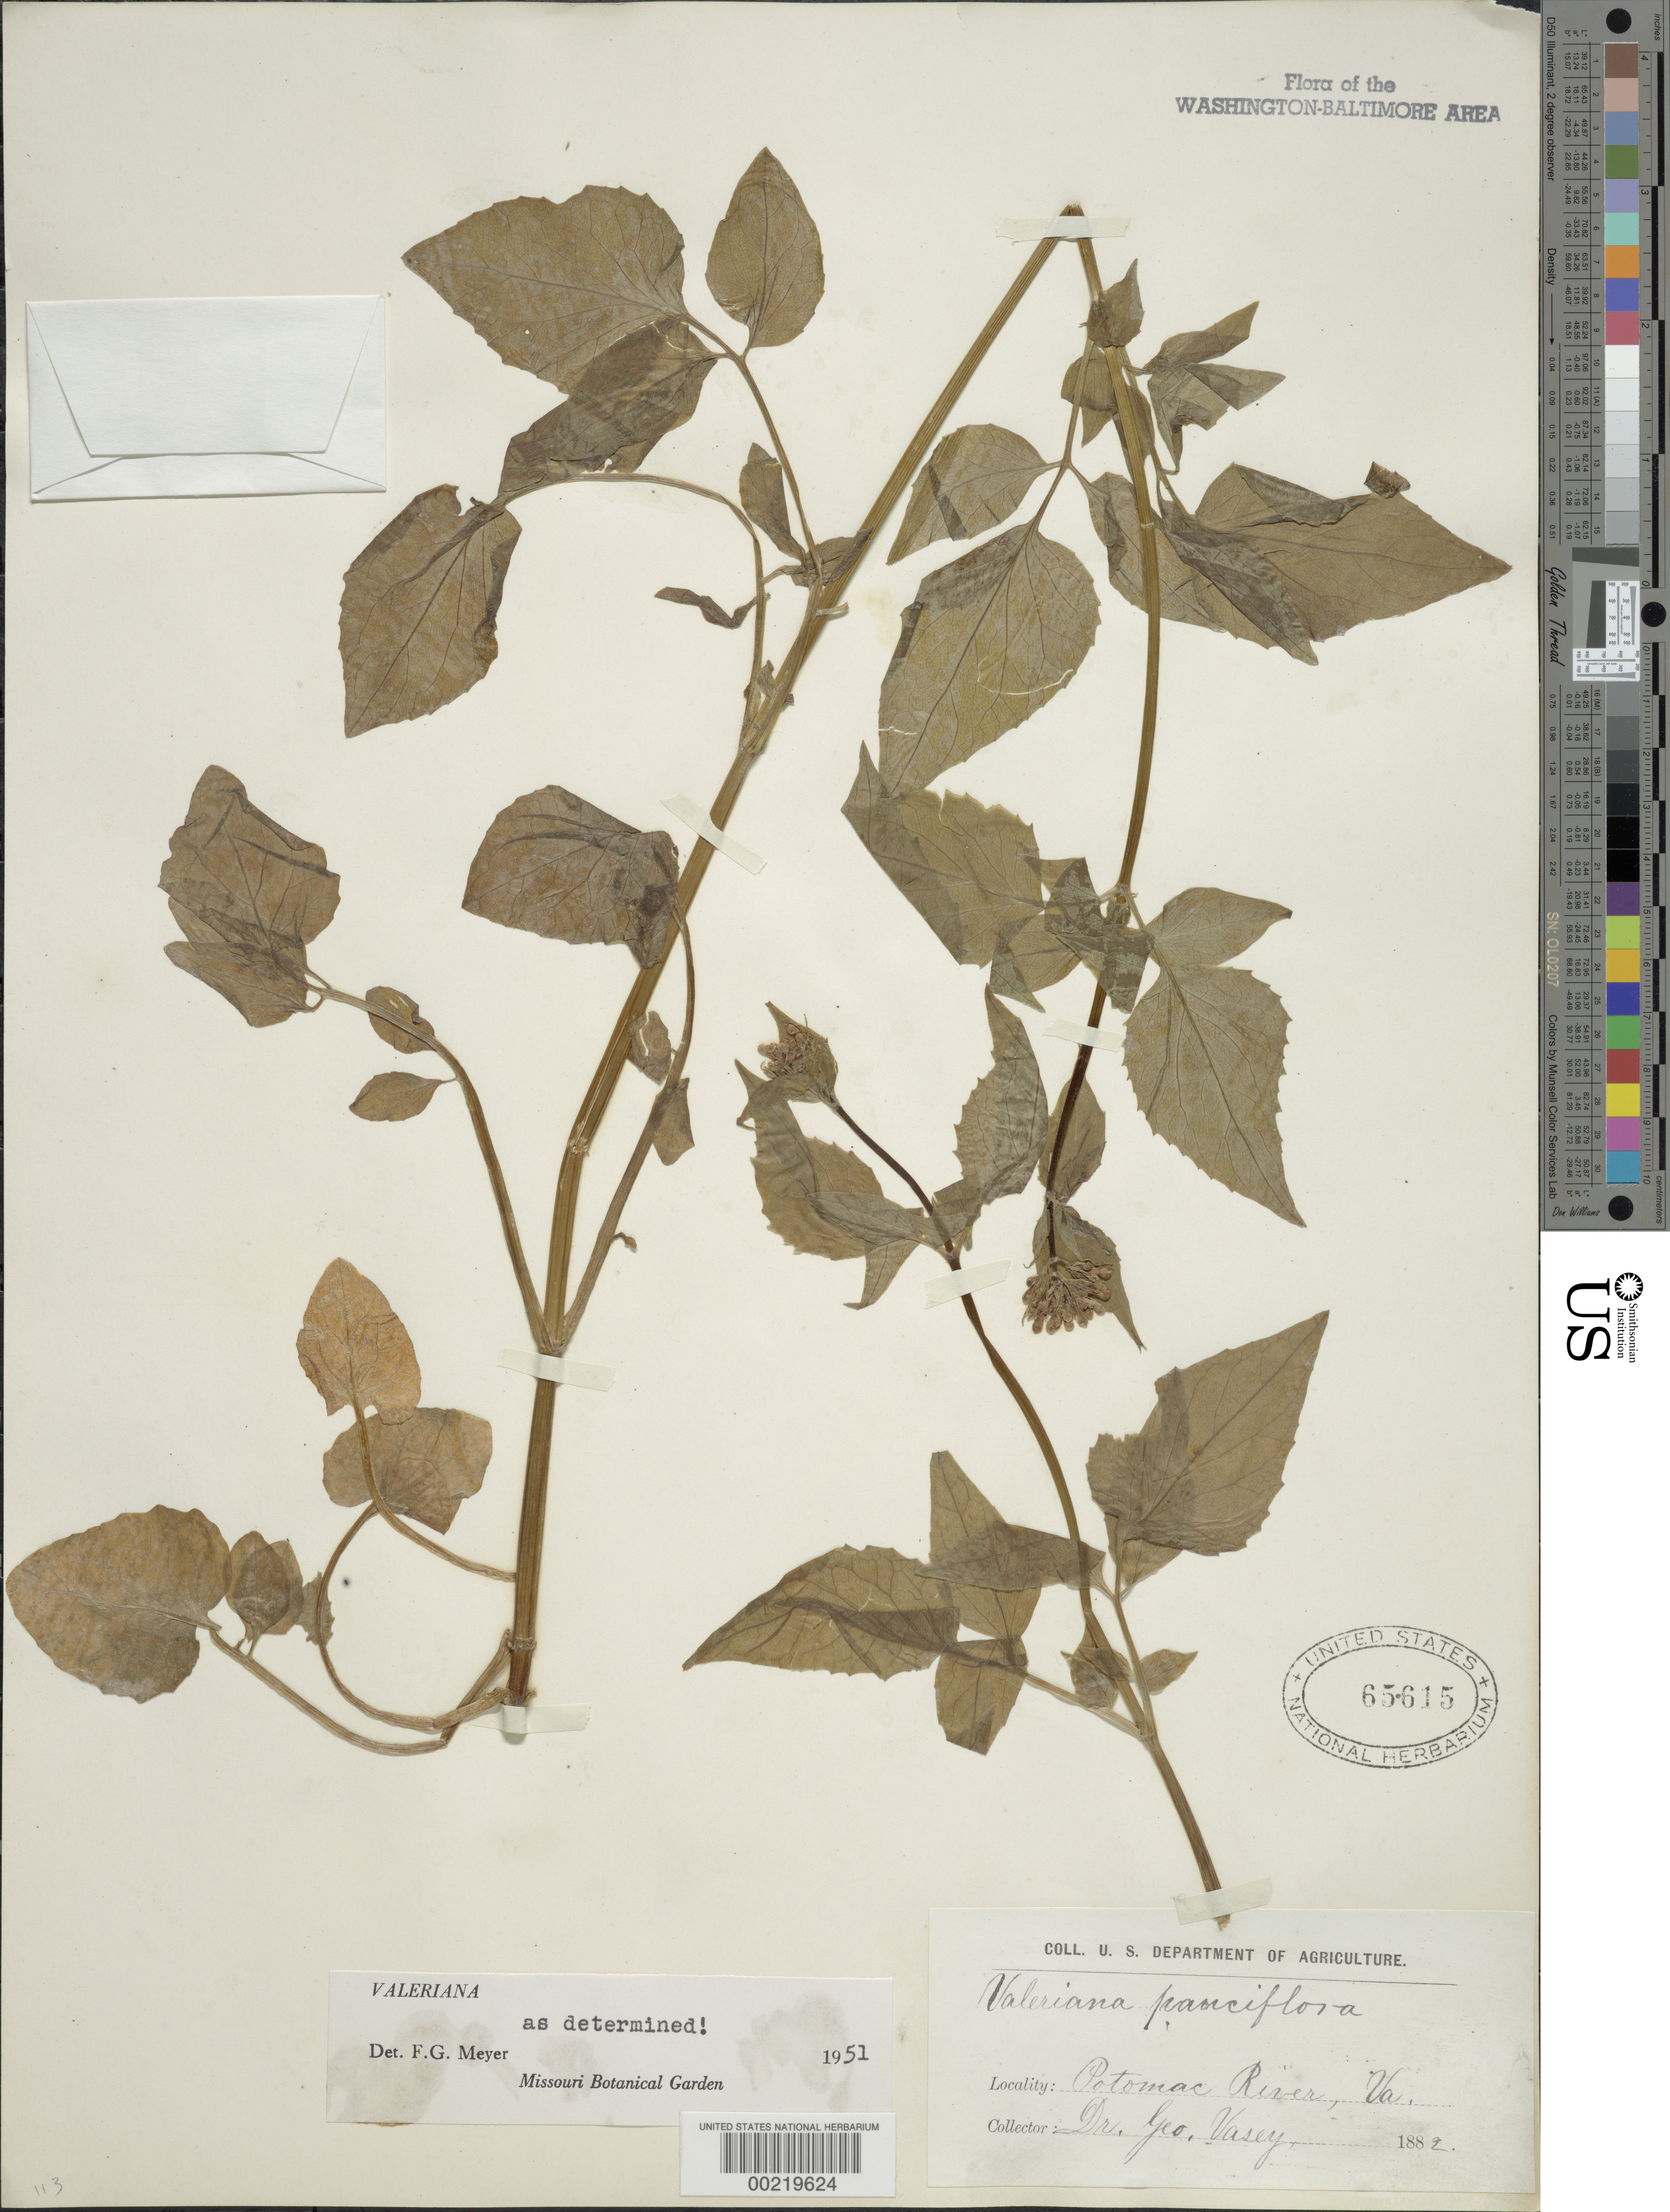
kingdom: Plantae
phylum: Tracheophyta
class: Magnoliopsida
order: Dipsacales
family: Caprifoliaceae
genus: Valeriana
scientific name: Valeriana pauciflora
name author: Michx.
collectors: G. Vasey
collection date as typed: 1882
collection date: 1882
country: United States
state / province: Virginia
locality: Potomac River C. and O. Canal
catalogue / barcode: US 65615